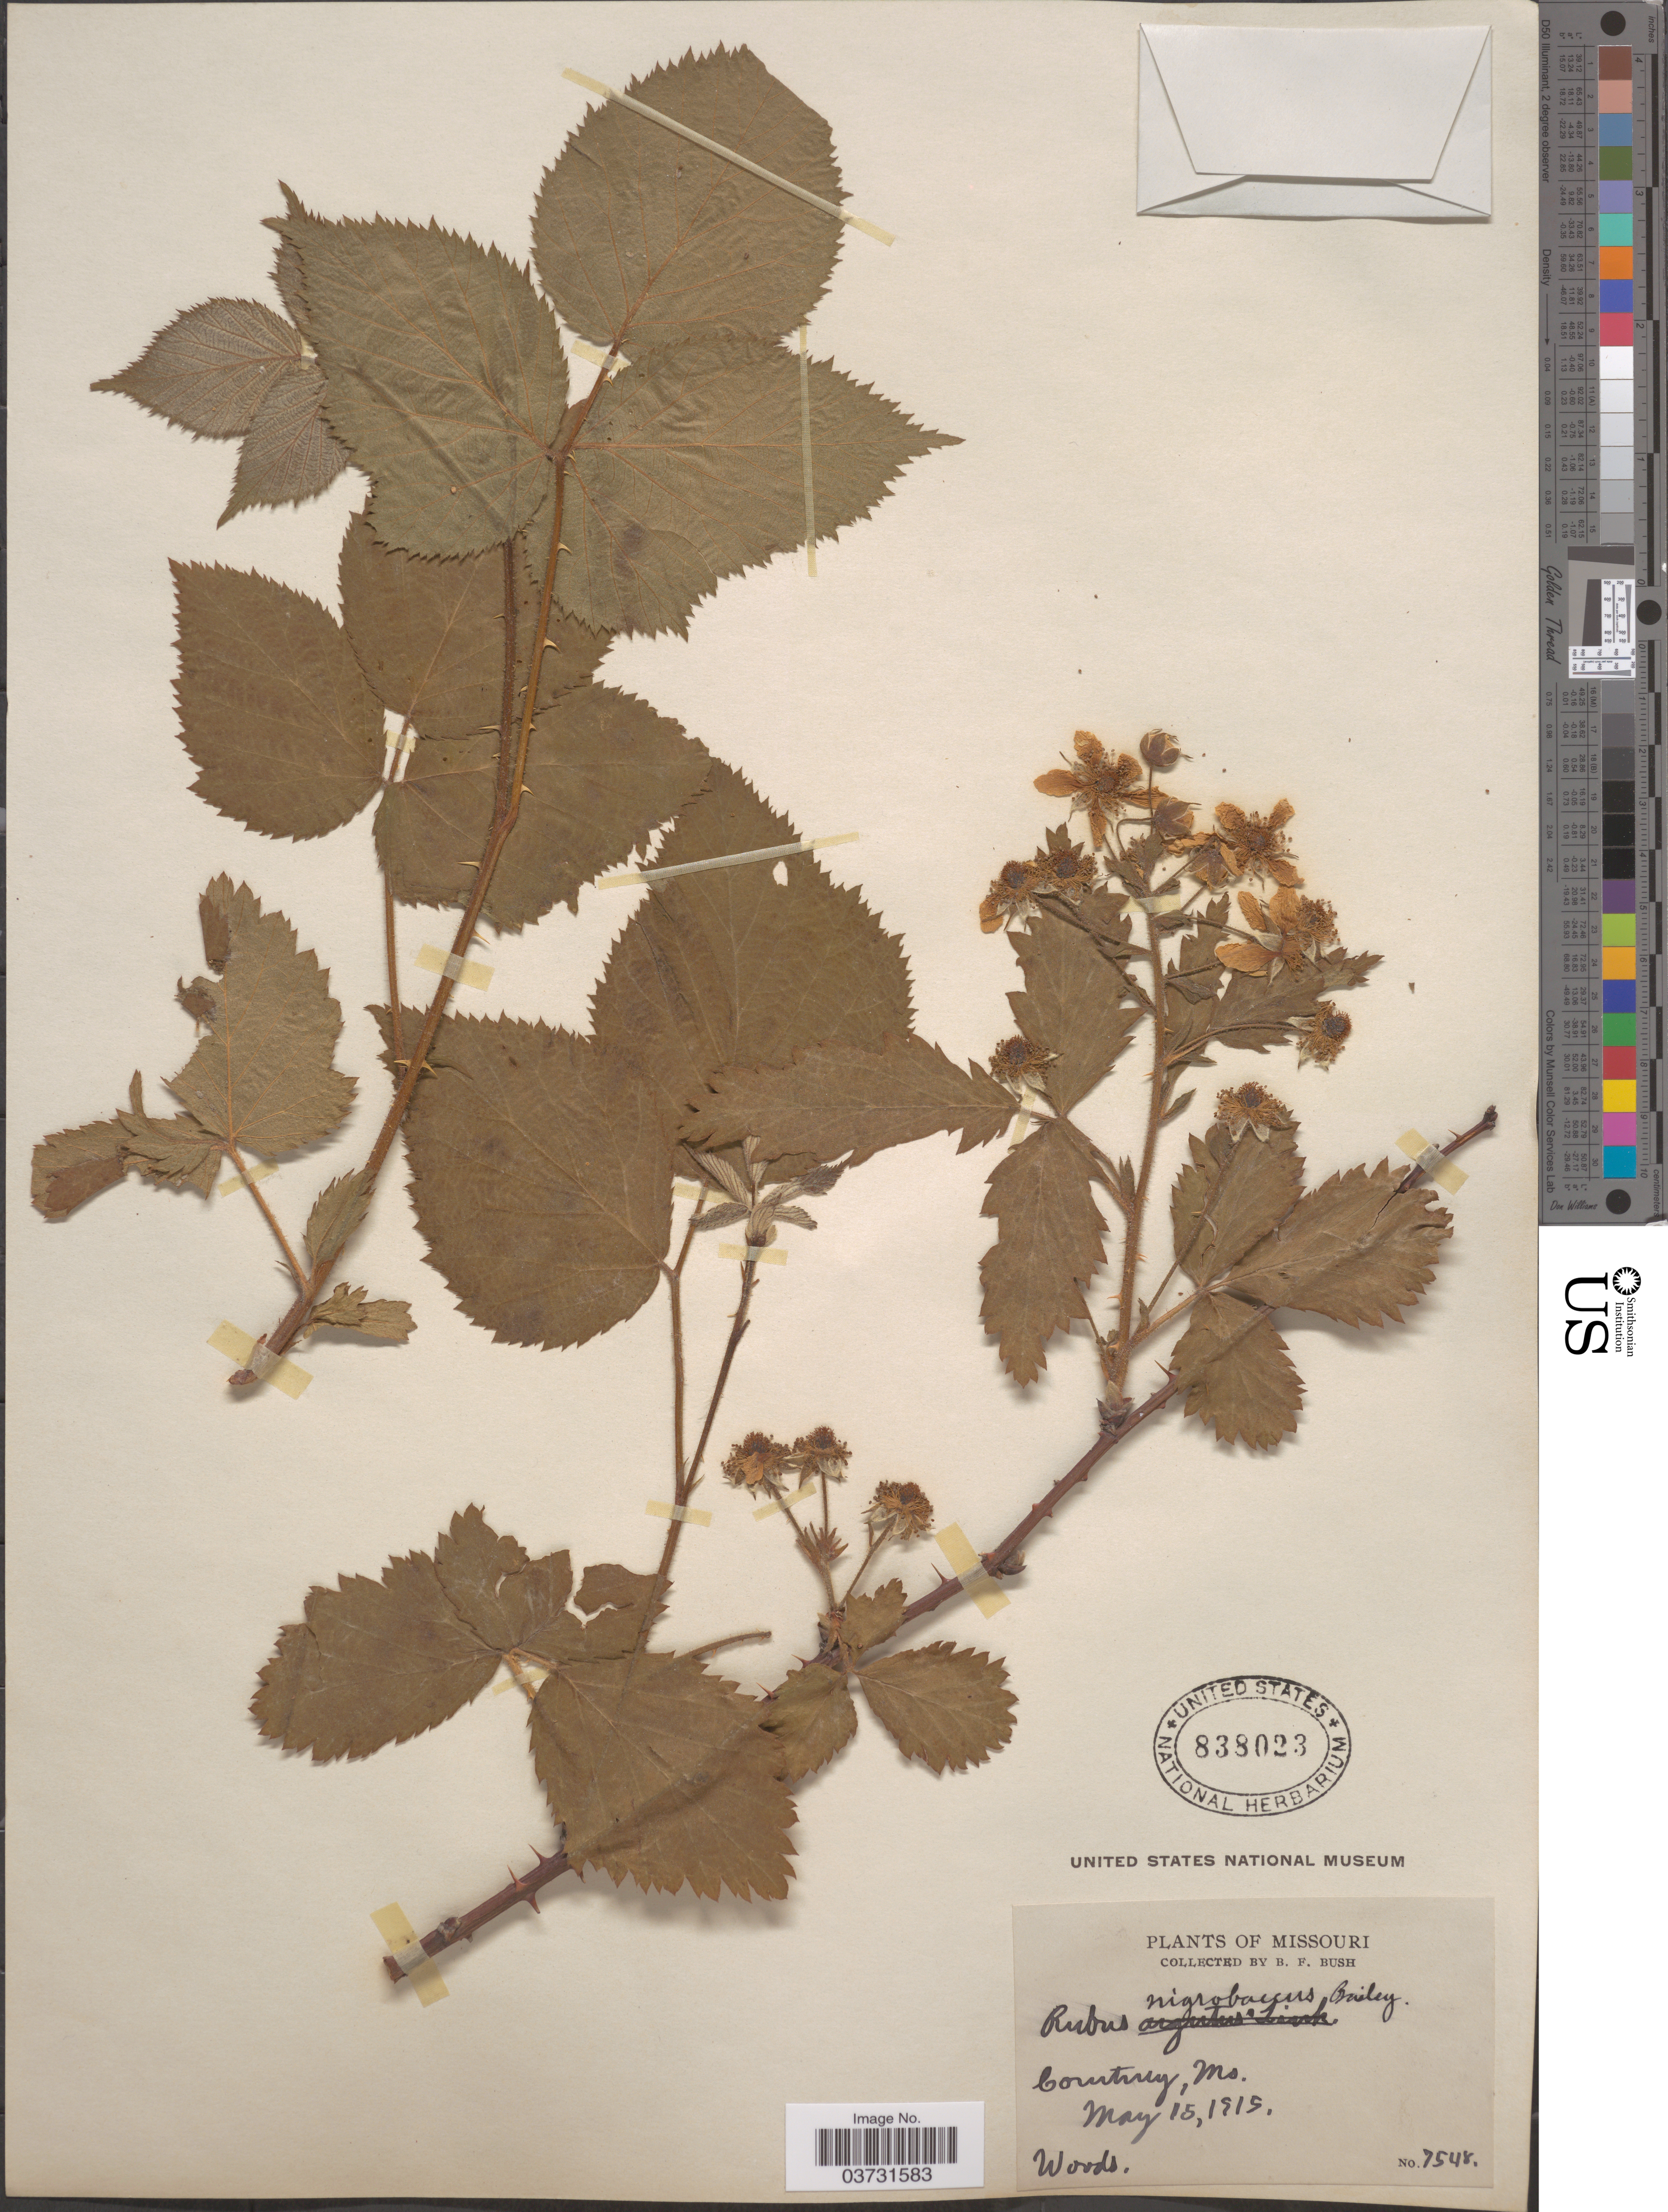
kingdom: Plantae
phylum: Tracheophyta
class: Magnoliopsida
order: Rosales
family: Rosaceae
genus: Rubus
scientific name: Rubus nigrobaccus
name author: L.H. Bailey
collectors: B. F. Bush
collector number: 7548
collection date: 1915-05-15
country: United States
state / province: Missouri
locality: Courtney.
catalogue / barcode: US 838023